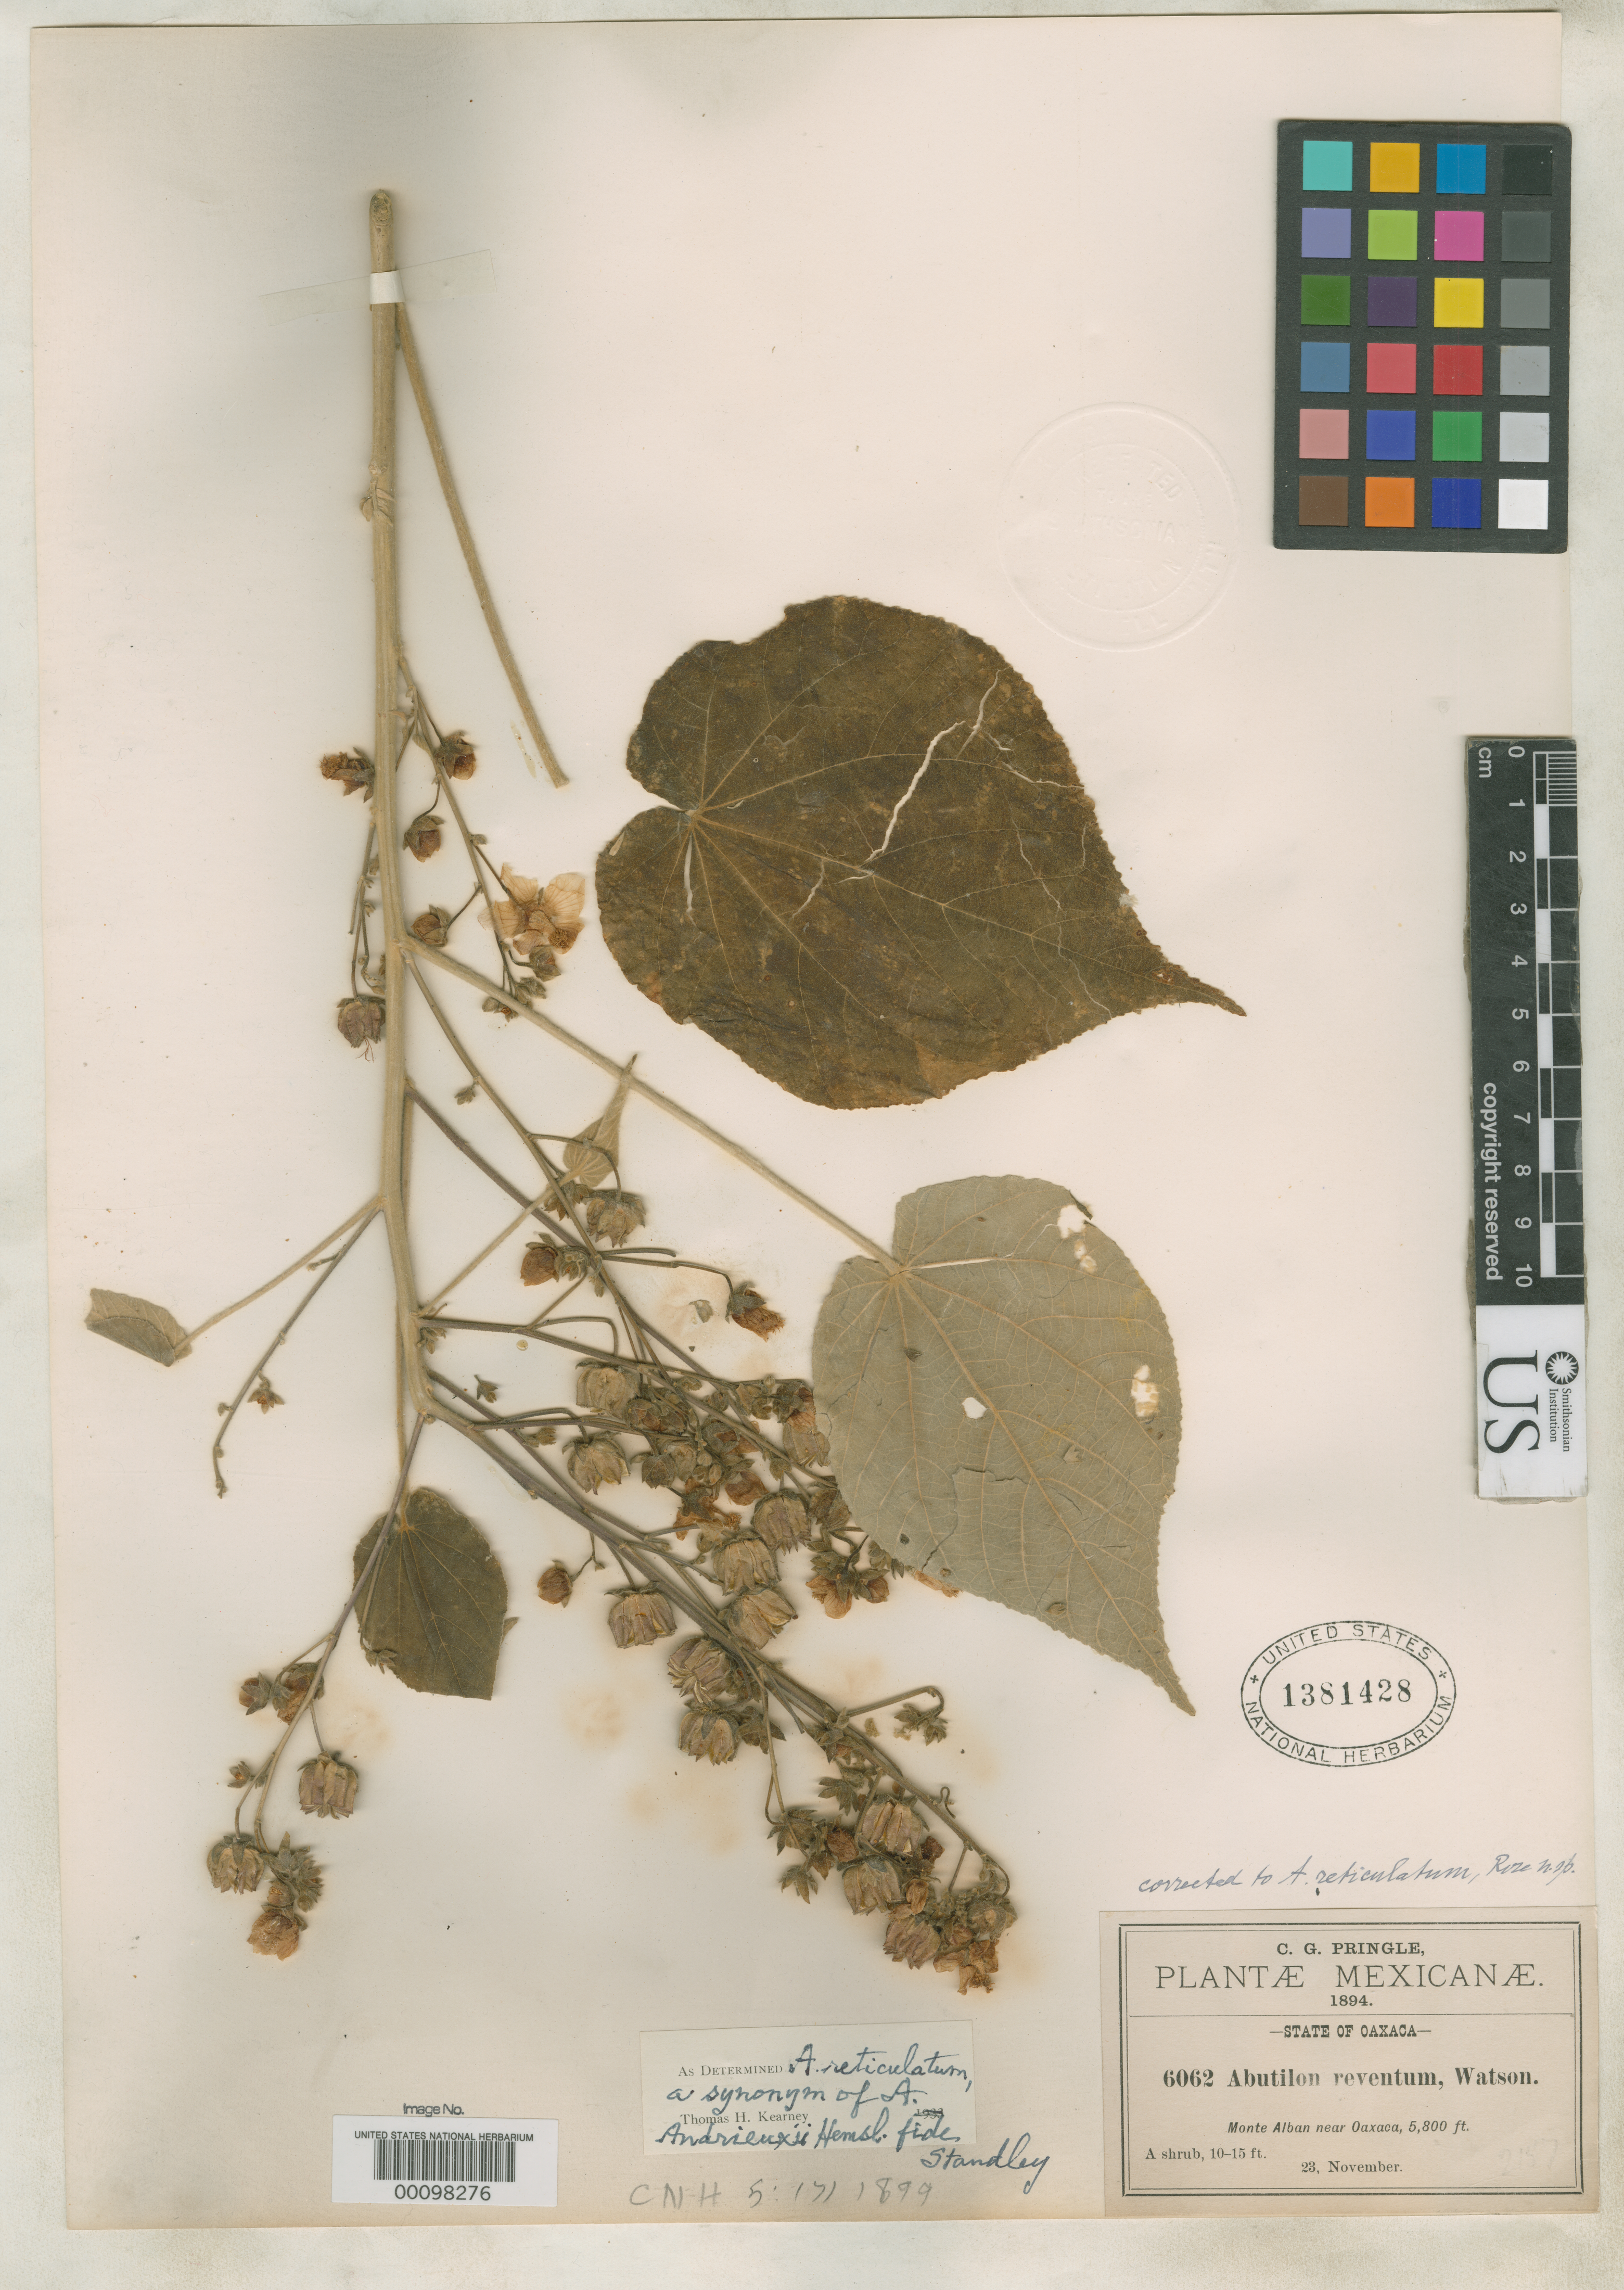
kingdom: Plantae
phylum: Tracheophyta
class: Magnoliopsida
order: Malvales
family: Malvaceae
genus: Abutilon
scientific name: Abutilon reticulatum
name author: Rose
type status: Lectotype; Syntype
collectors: C. G. Pringle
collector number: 6062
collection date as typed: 23 Nov 1894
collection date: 1894-11-23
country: Mexico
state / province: Oaxaca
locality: Monte Alban.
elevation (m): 1768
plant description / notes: Fryxell designates "lectotype" at US but without indicating by citation or annotation which of 2 US duplicates of this collection (USNH 254341 & USNH 1381428) is the lectotype.; Specimen ex John Donnell Smith herbarium.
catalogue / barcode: US 1381428